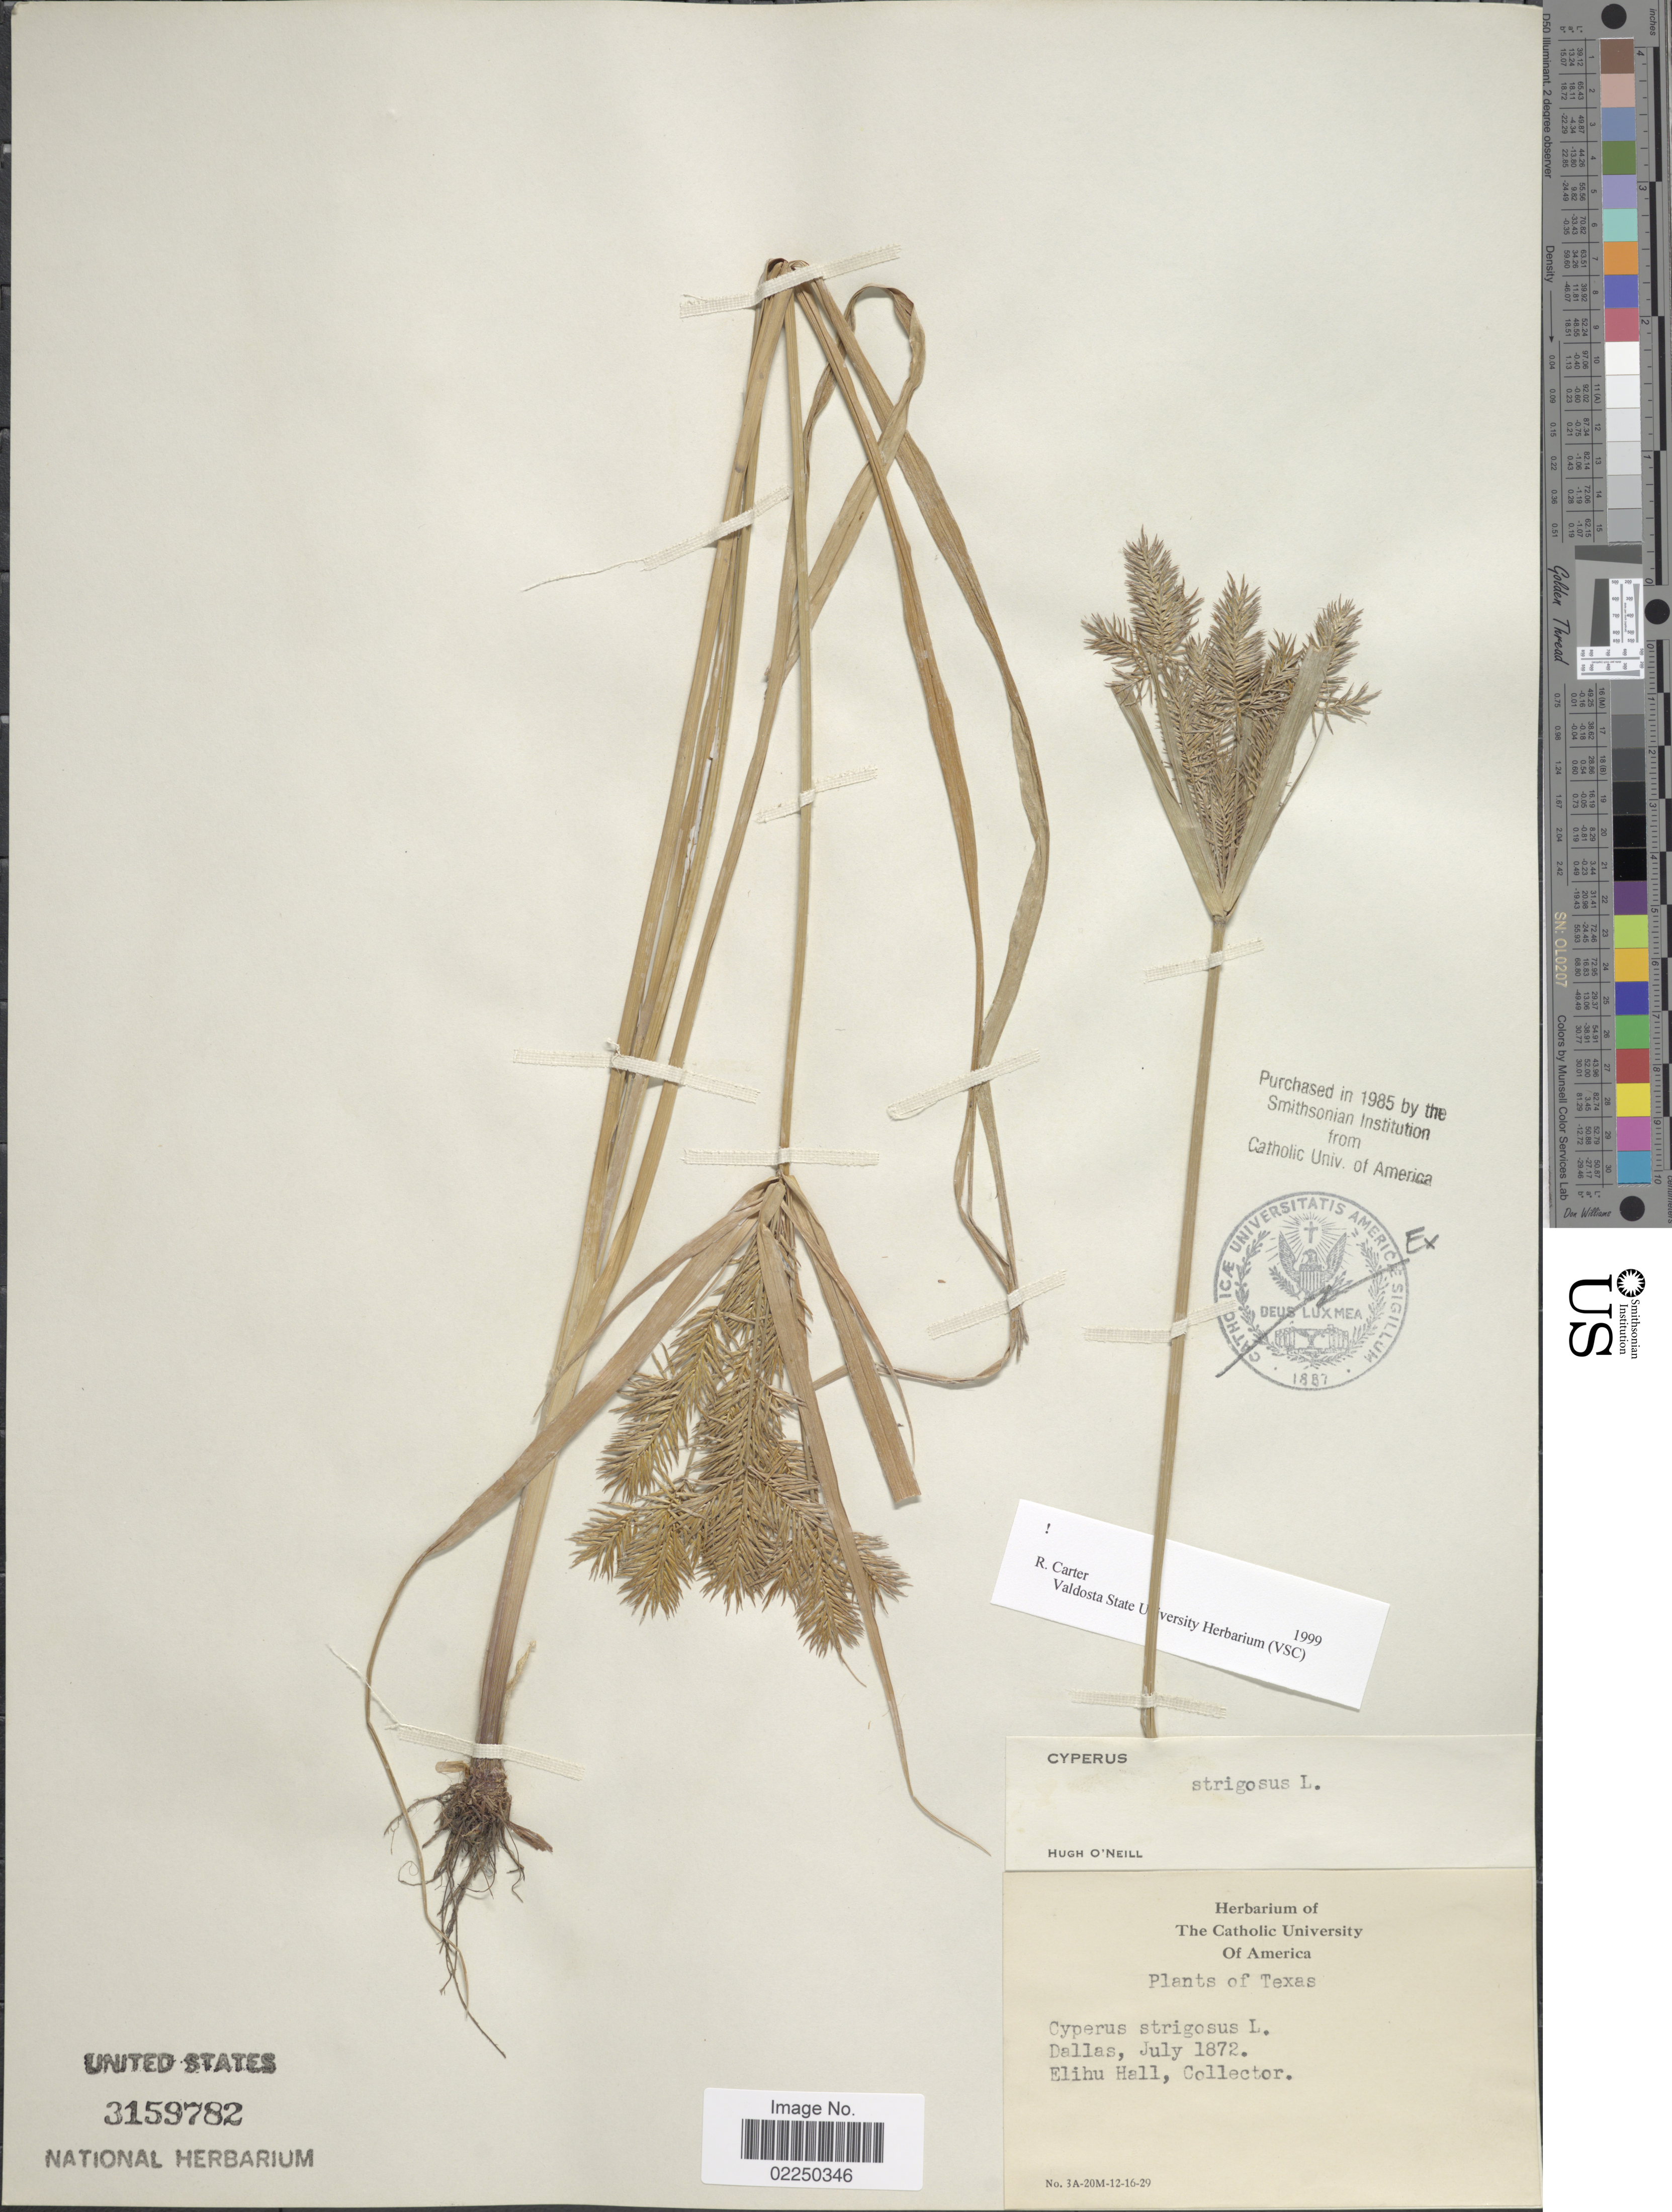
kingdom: Plantae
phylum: Tracheophyta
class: Liliopsida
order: Poales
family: Cyperaceae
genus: Cyperus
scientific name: Cyperus strigosus L.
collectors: E. Hall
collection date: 1872-07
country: United States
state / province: Texas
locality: Dallas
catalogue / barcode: US 3159782